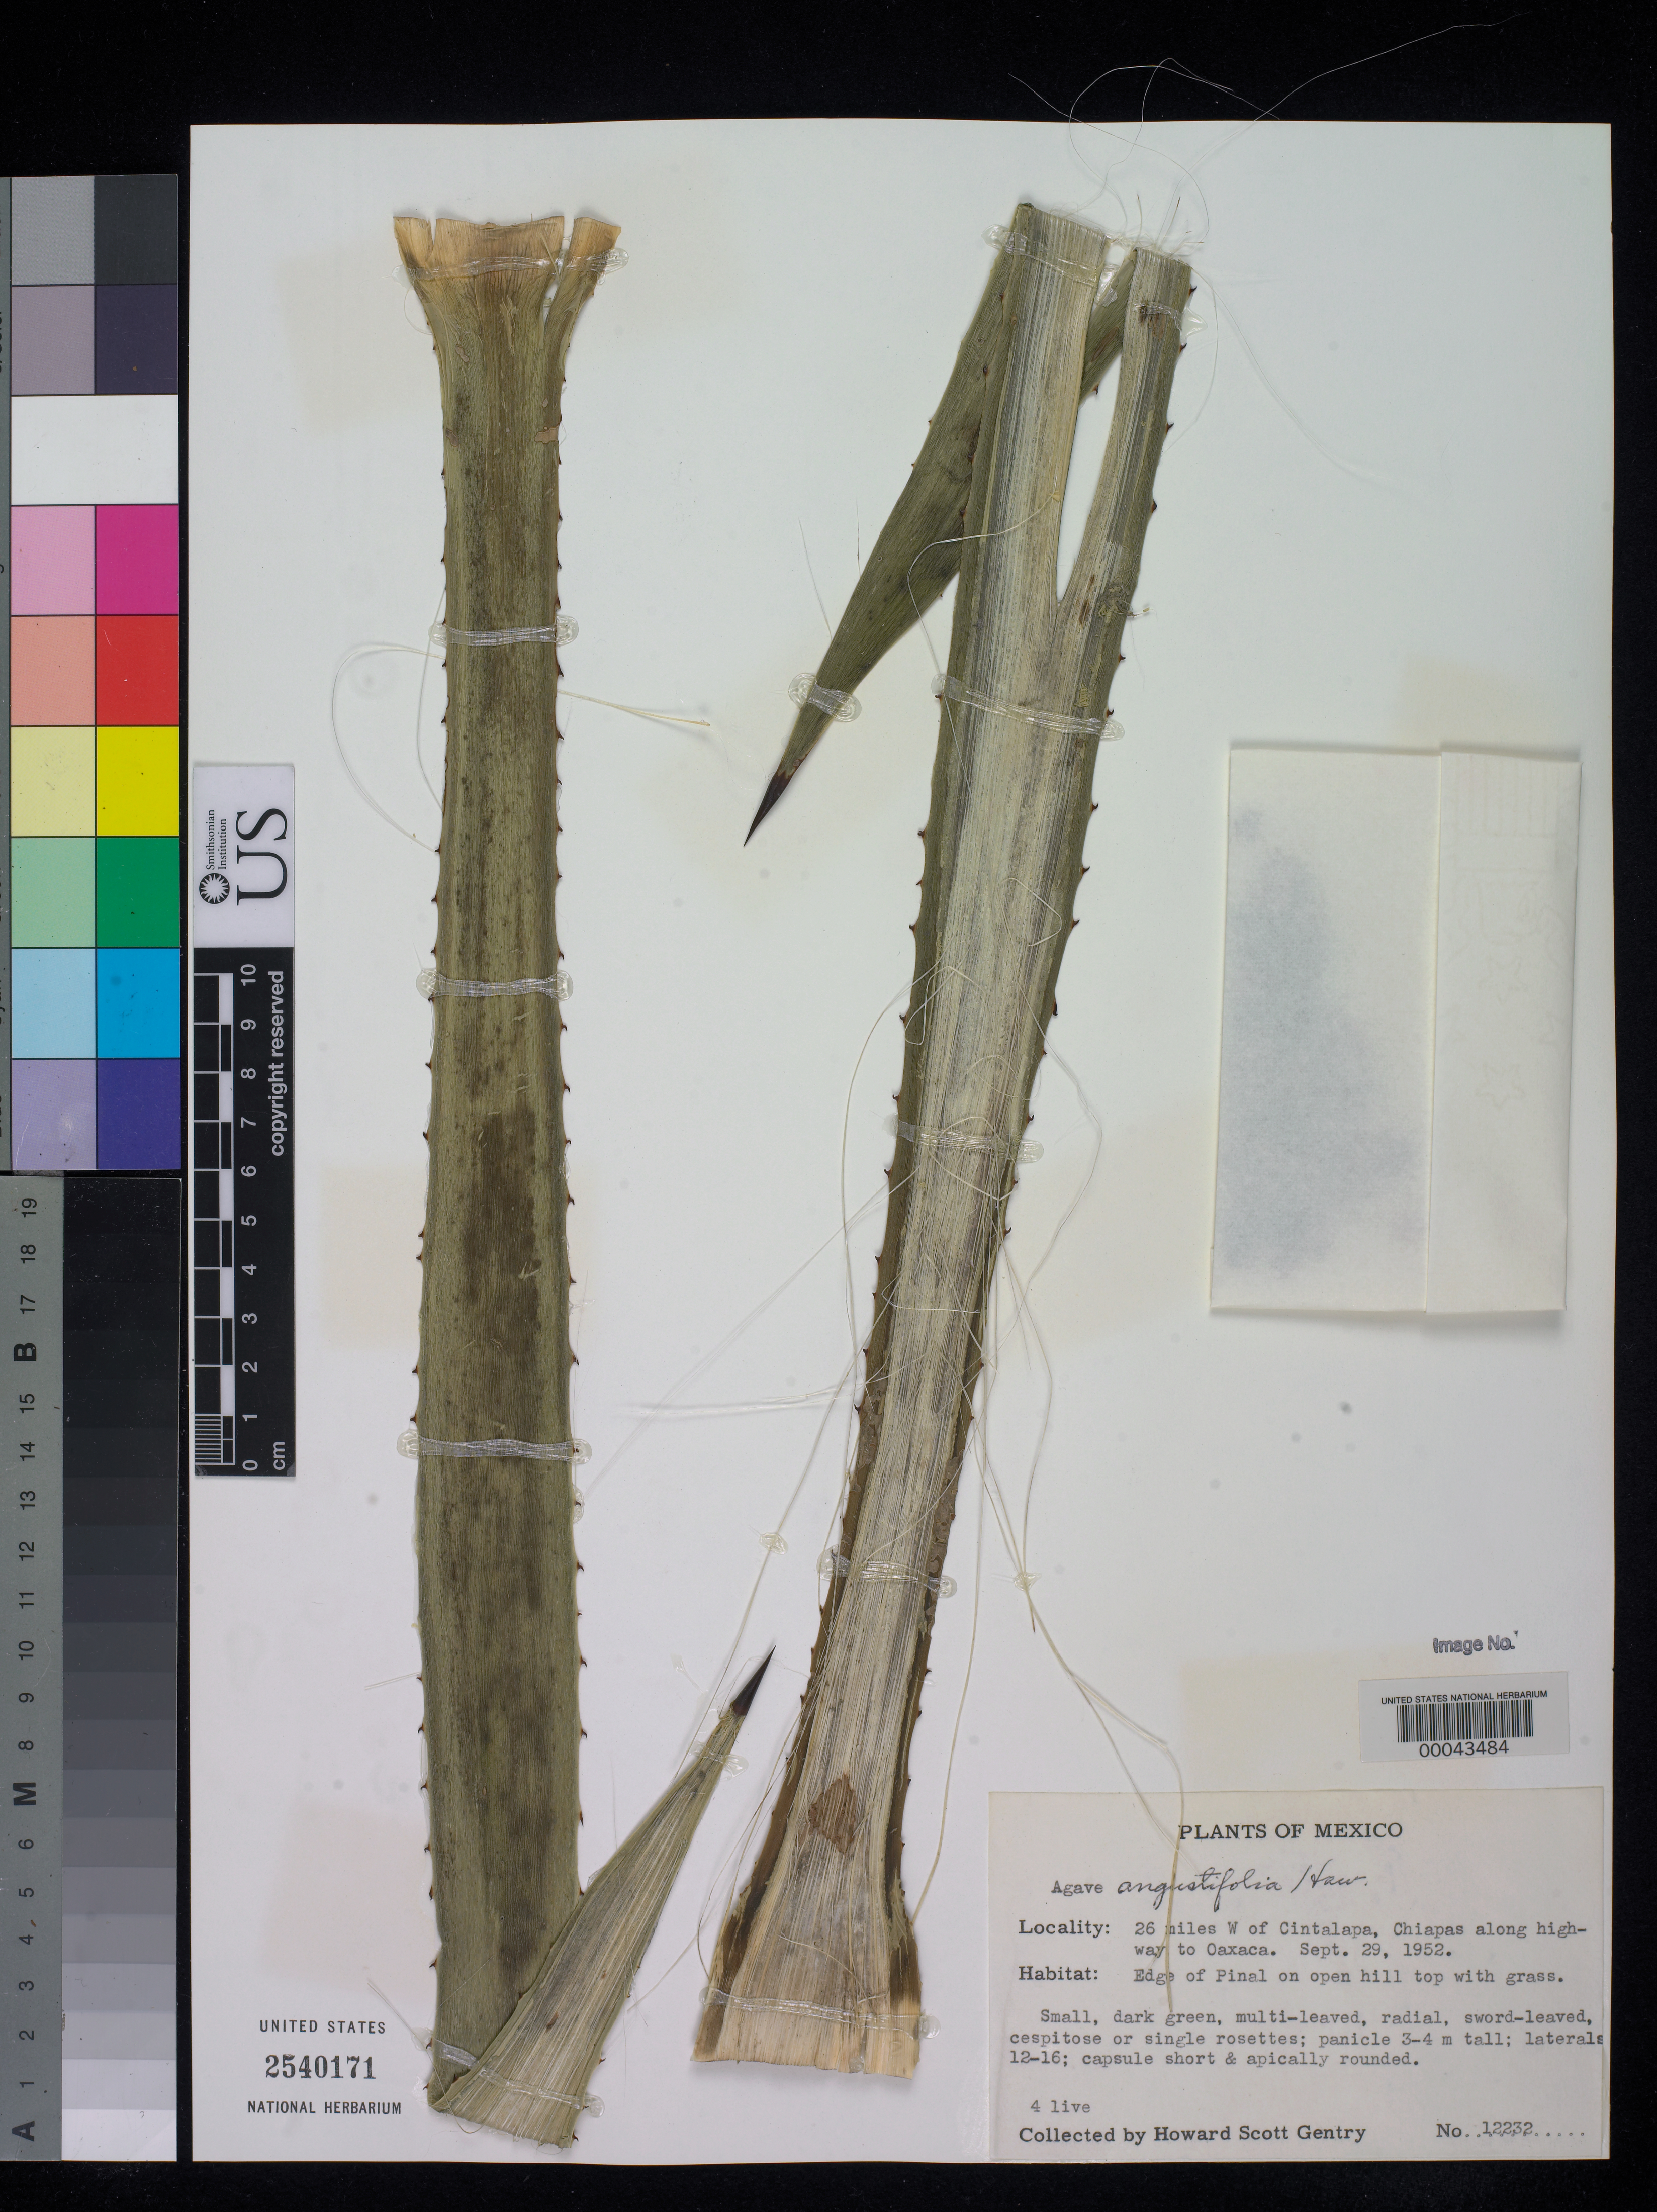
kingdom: Plantae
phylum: Tracheophyta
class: Liliopsida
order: Asparagales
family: Asparagaceae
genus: Agave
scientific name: Agave angustifolia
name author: Haw.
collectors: H. S. Gentry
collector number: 12232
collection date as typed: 29 Sep 1952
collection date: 1952-09-29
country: Mexico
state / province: Chiapas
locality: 26 mi W of Citalapa along highway to Oaxaca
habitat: Edge of pinal on open hill top with grass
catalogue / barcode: US 2540171